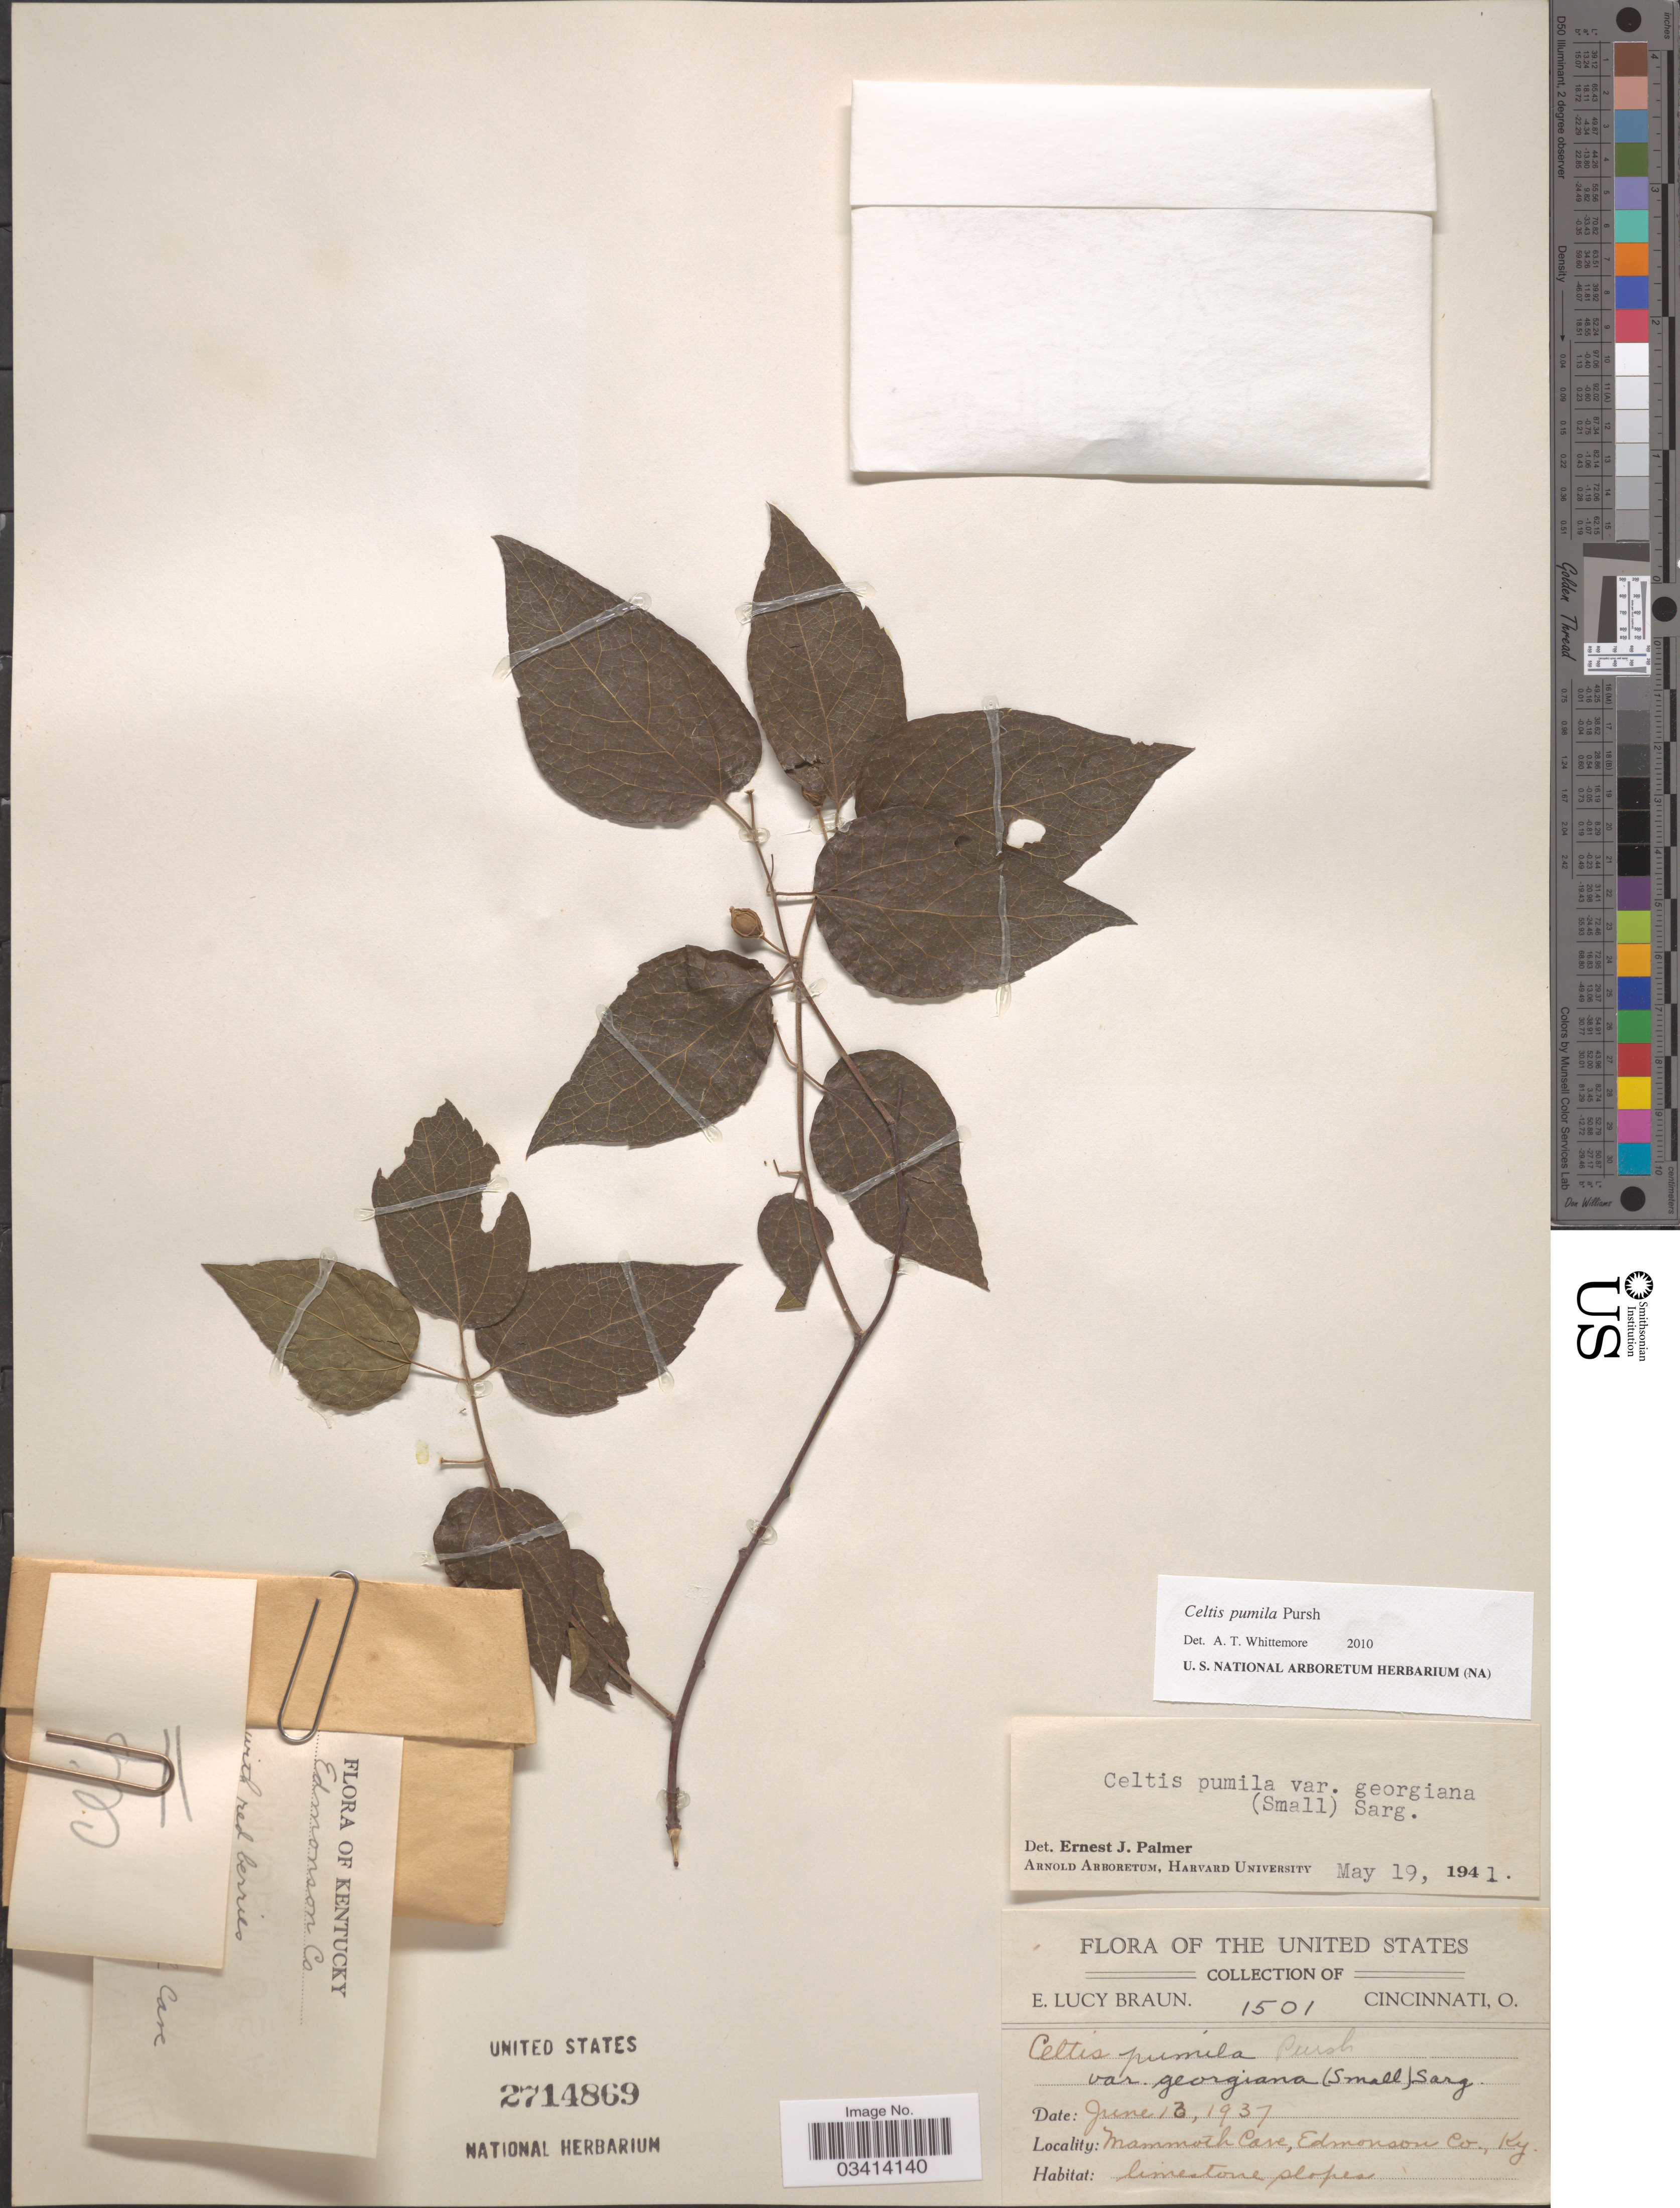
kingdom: Plantae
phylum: Tracheophyta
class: Magnoliopsida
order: Rosales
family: Cannabaceae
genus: Celtis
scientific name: Celtis pumila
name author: Pursh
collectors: E. L. Braun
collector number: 1501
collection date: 1937-06-13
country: United States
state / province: Kentucky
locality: Mammoth Cave, Edmonson Co.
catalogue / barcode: US 2714869